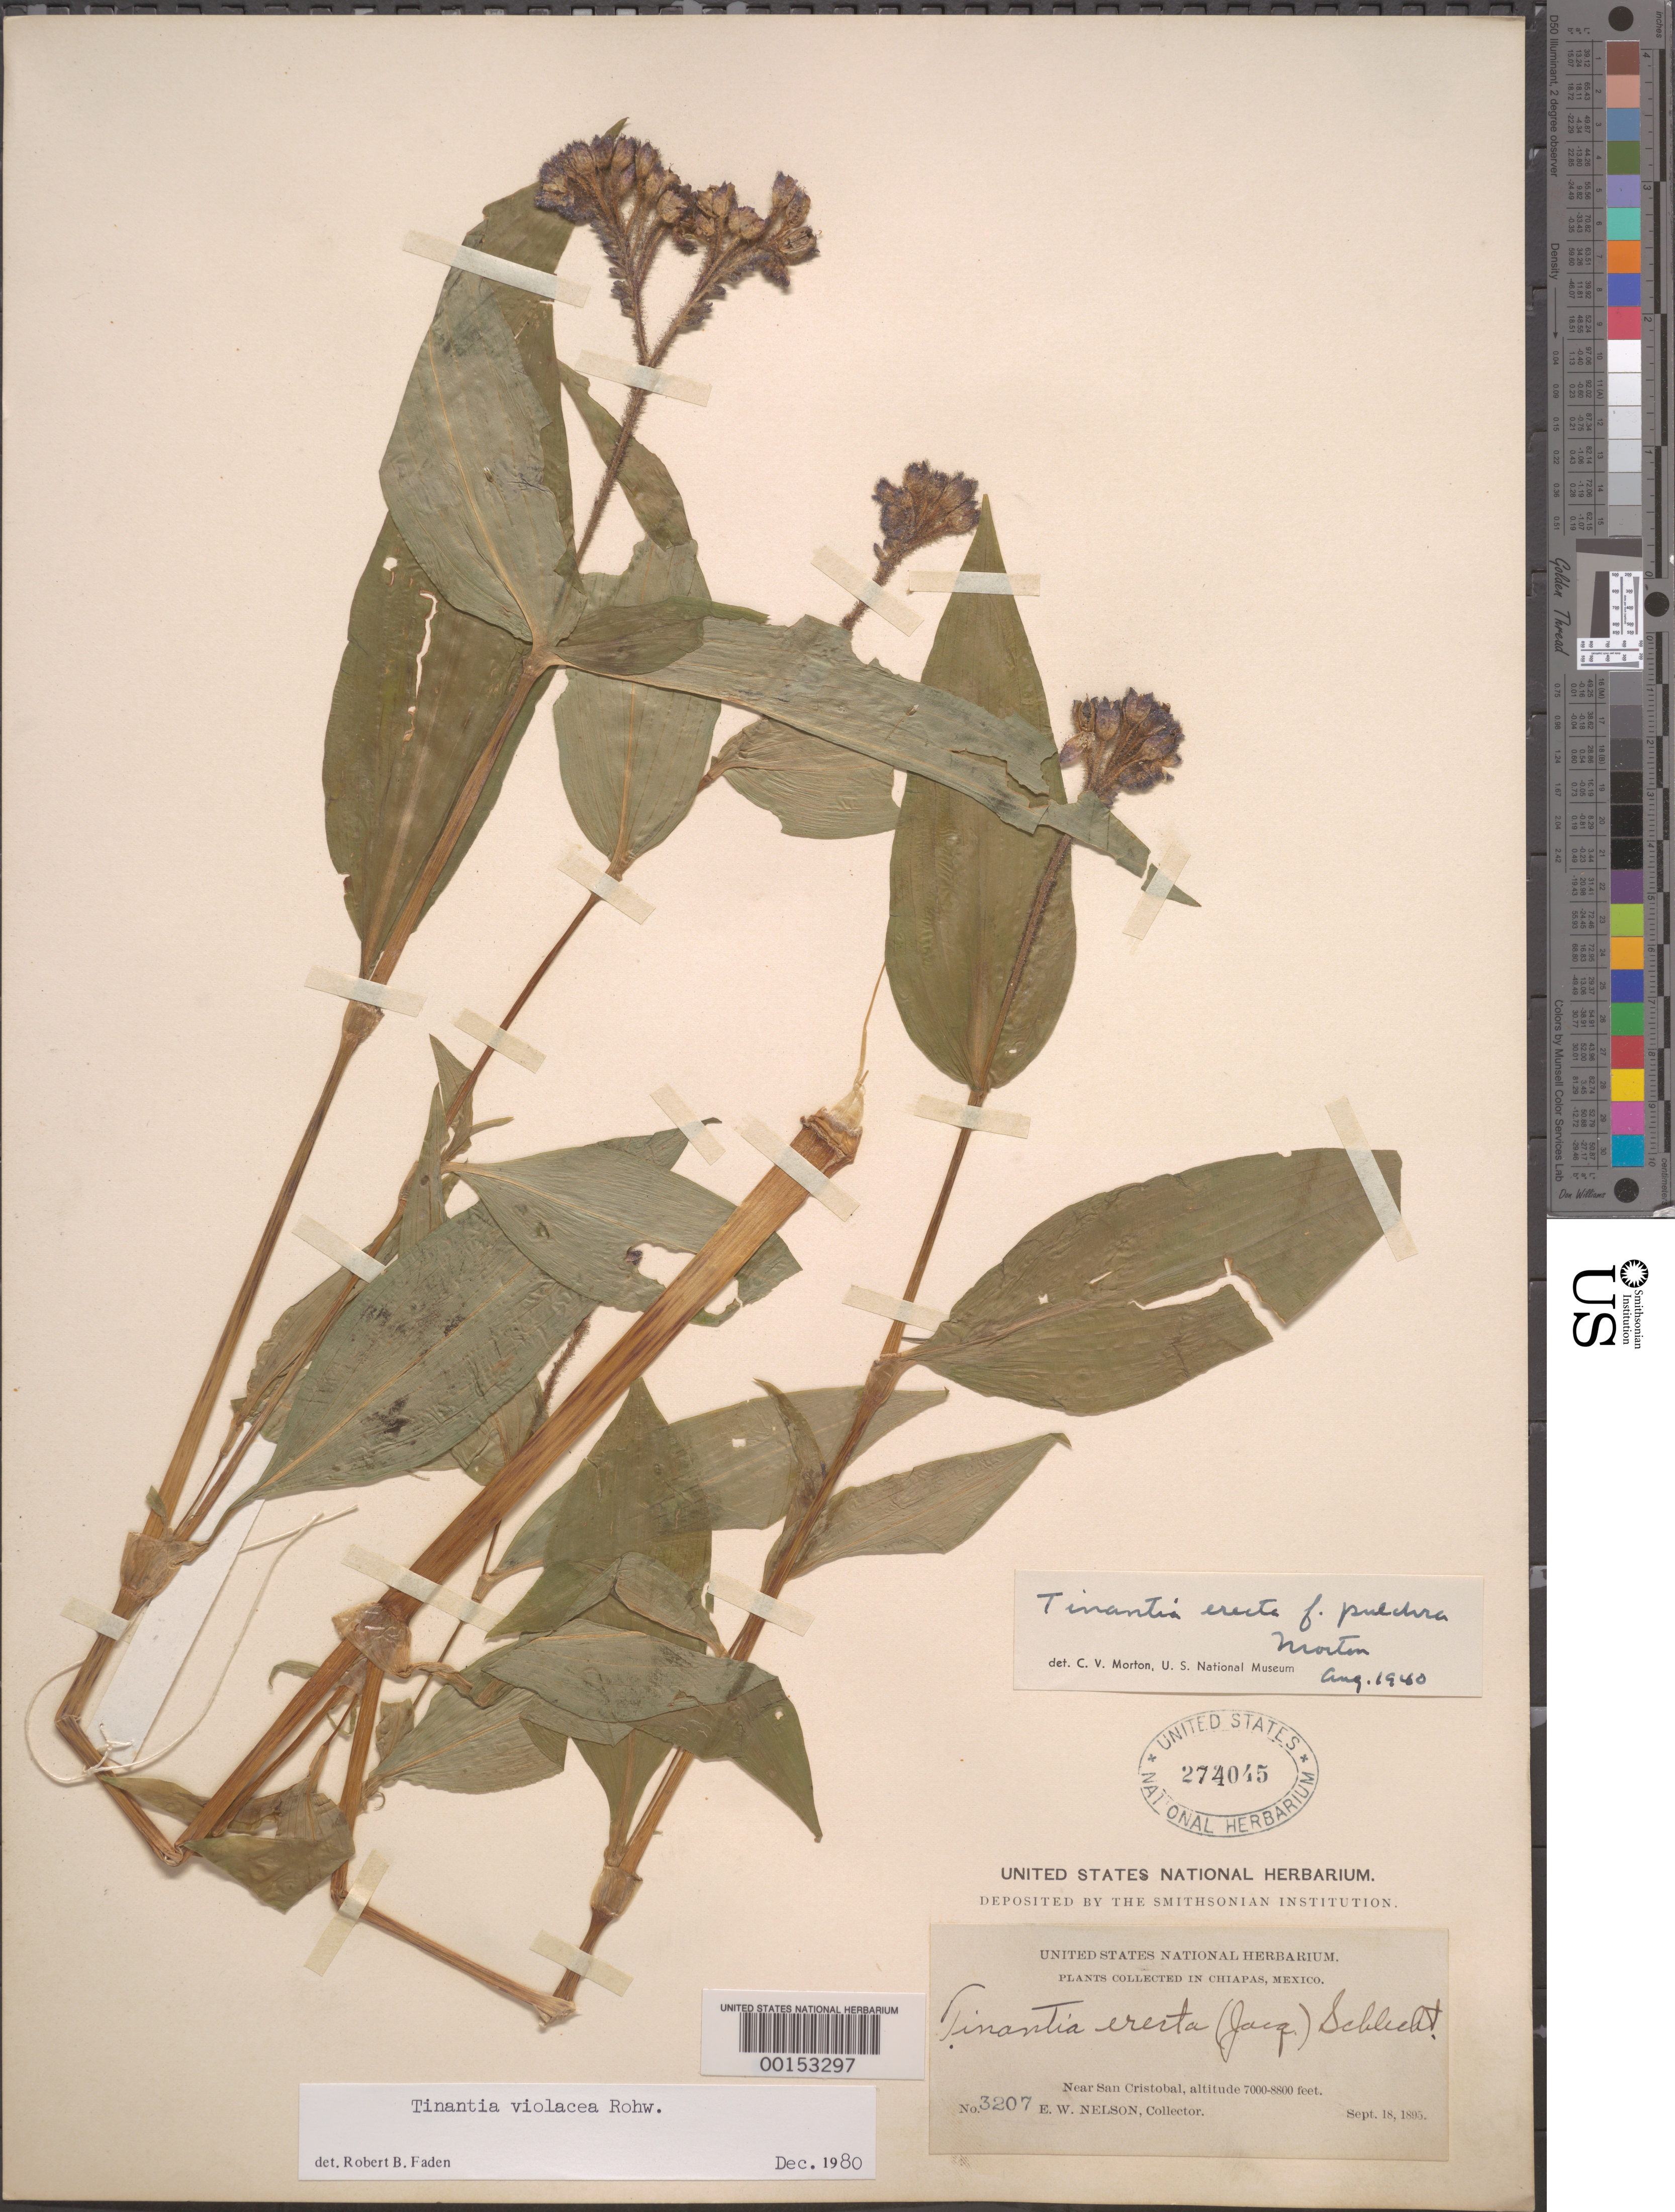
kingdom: Plantae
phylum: Tracheophyta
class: Liliopsida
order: Commelinales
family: Commelinaceae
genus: Tinantia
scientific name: Tinantia violacea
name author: Rohweder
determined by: Faden, Robert B., (US), Smithsonian Institution - National Museum of Natural History (UNITED STATES)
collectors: E. W. Nelson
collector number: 3207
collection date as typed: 18 Sep 1895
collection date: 1895-09-18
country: Mexico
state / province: Chiapas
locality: Near San Cristobal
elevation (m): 2135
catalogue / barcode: US 274045